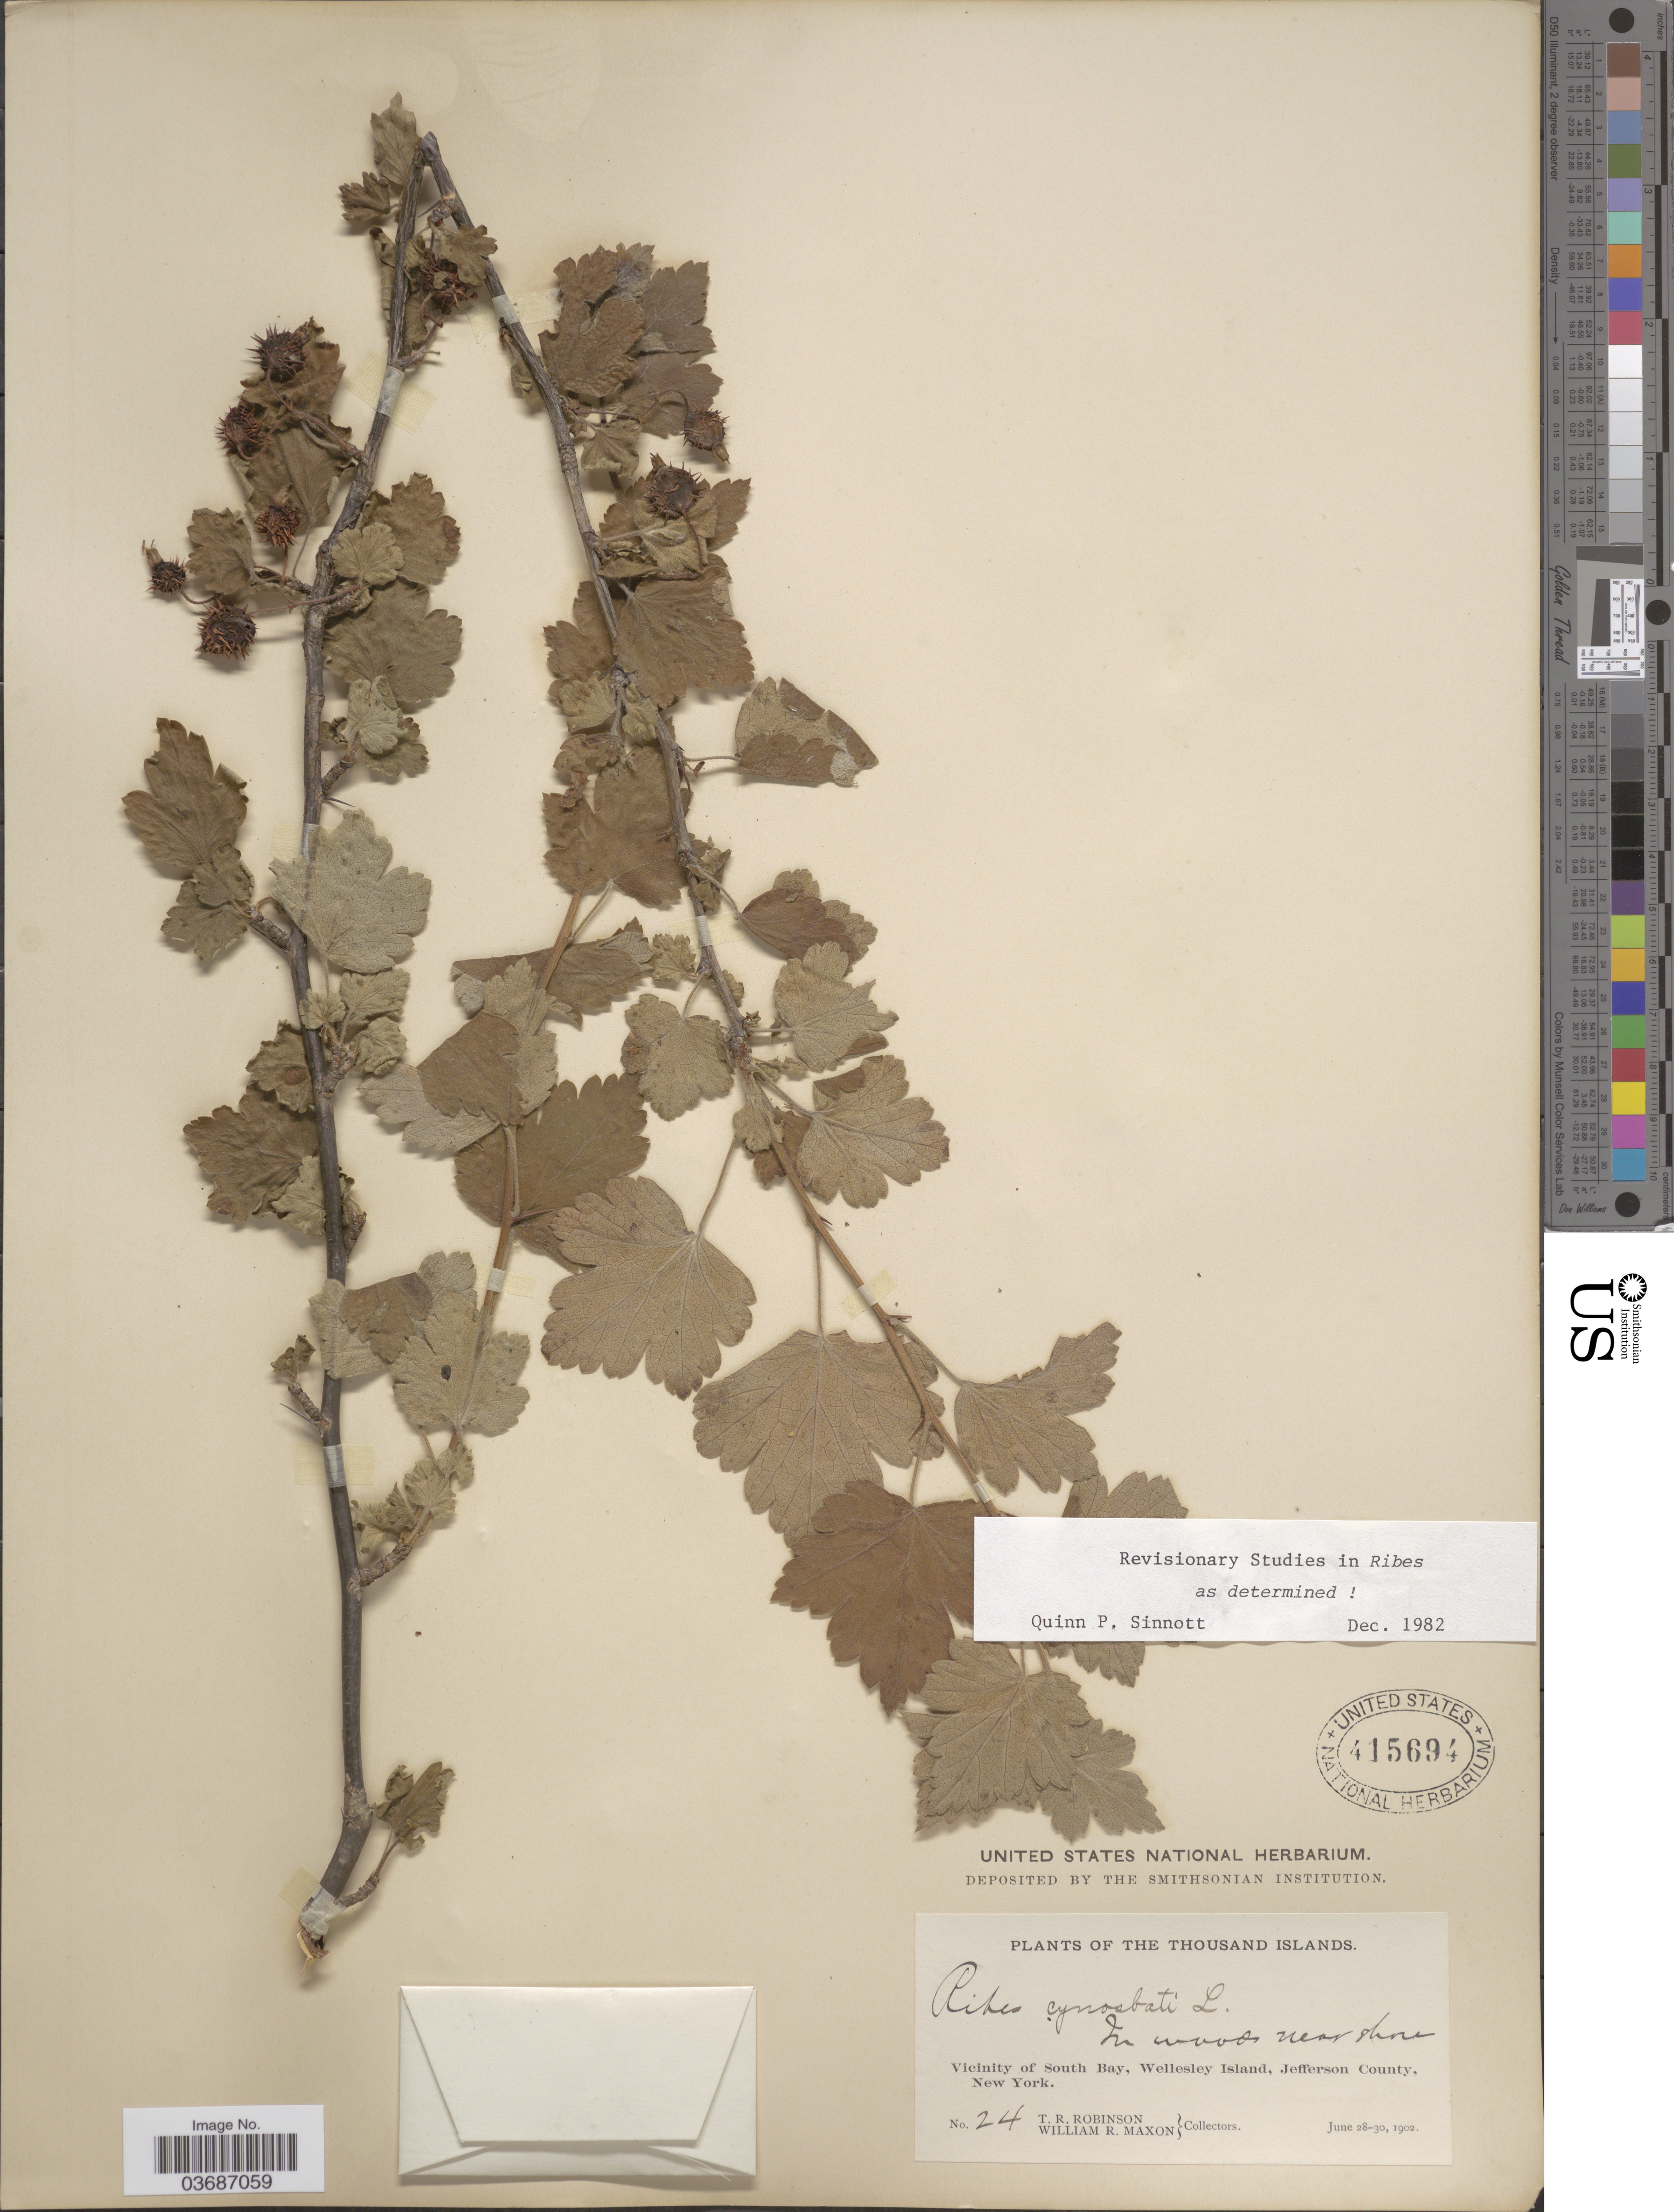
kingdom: Plantae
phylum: Tracheophyta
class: Magnoliopsida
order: Saxifragales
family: Grossulariaceae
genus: Ribes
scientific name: Ribes cynosbati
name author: L.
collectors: T. R. Robinson & W. R. Maxon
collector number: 24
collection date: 1902-06-28/1902-06-30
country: United States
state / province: New York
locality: The Thousand Islands. In woods near shore. Vicinity of South Bay, Wellesley Island, Jefferson County.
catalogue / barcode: US 415694